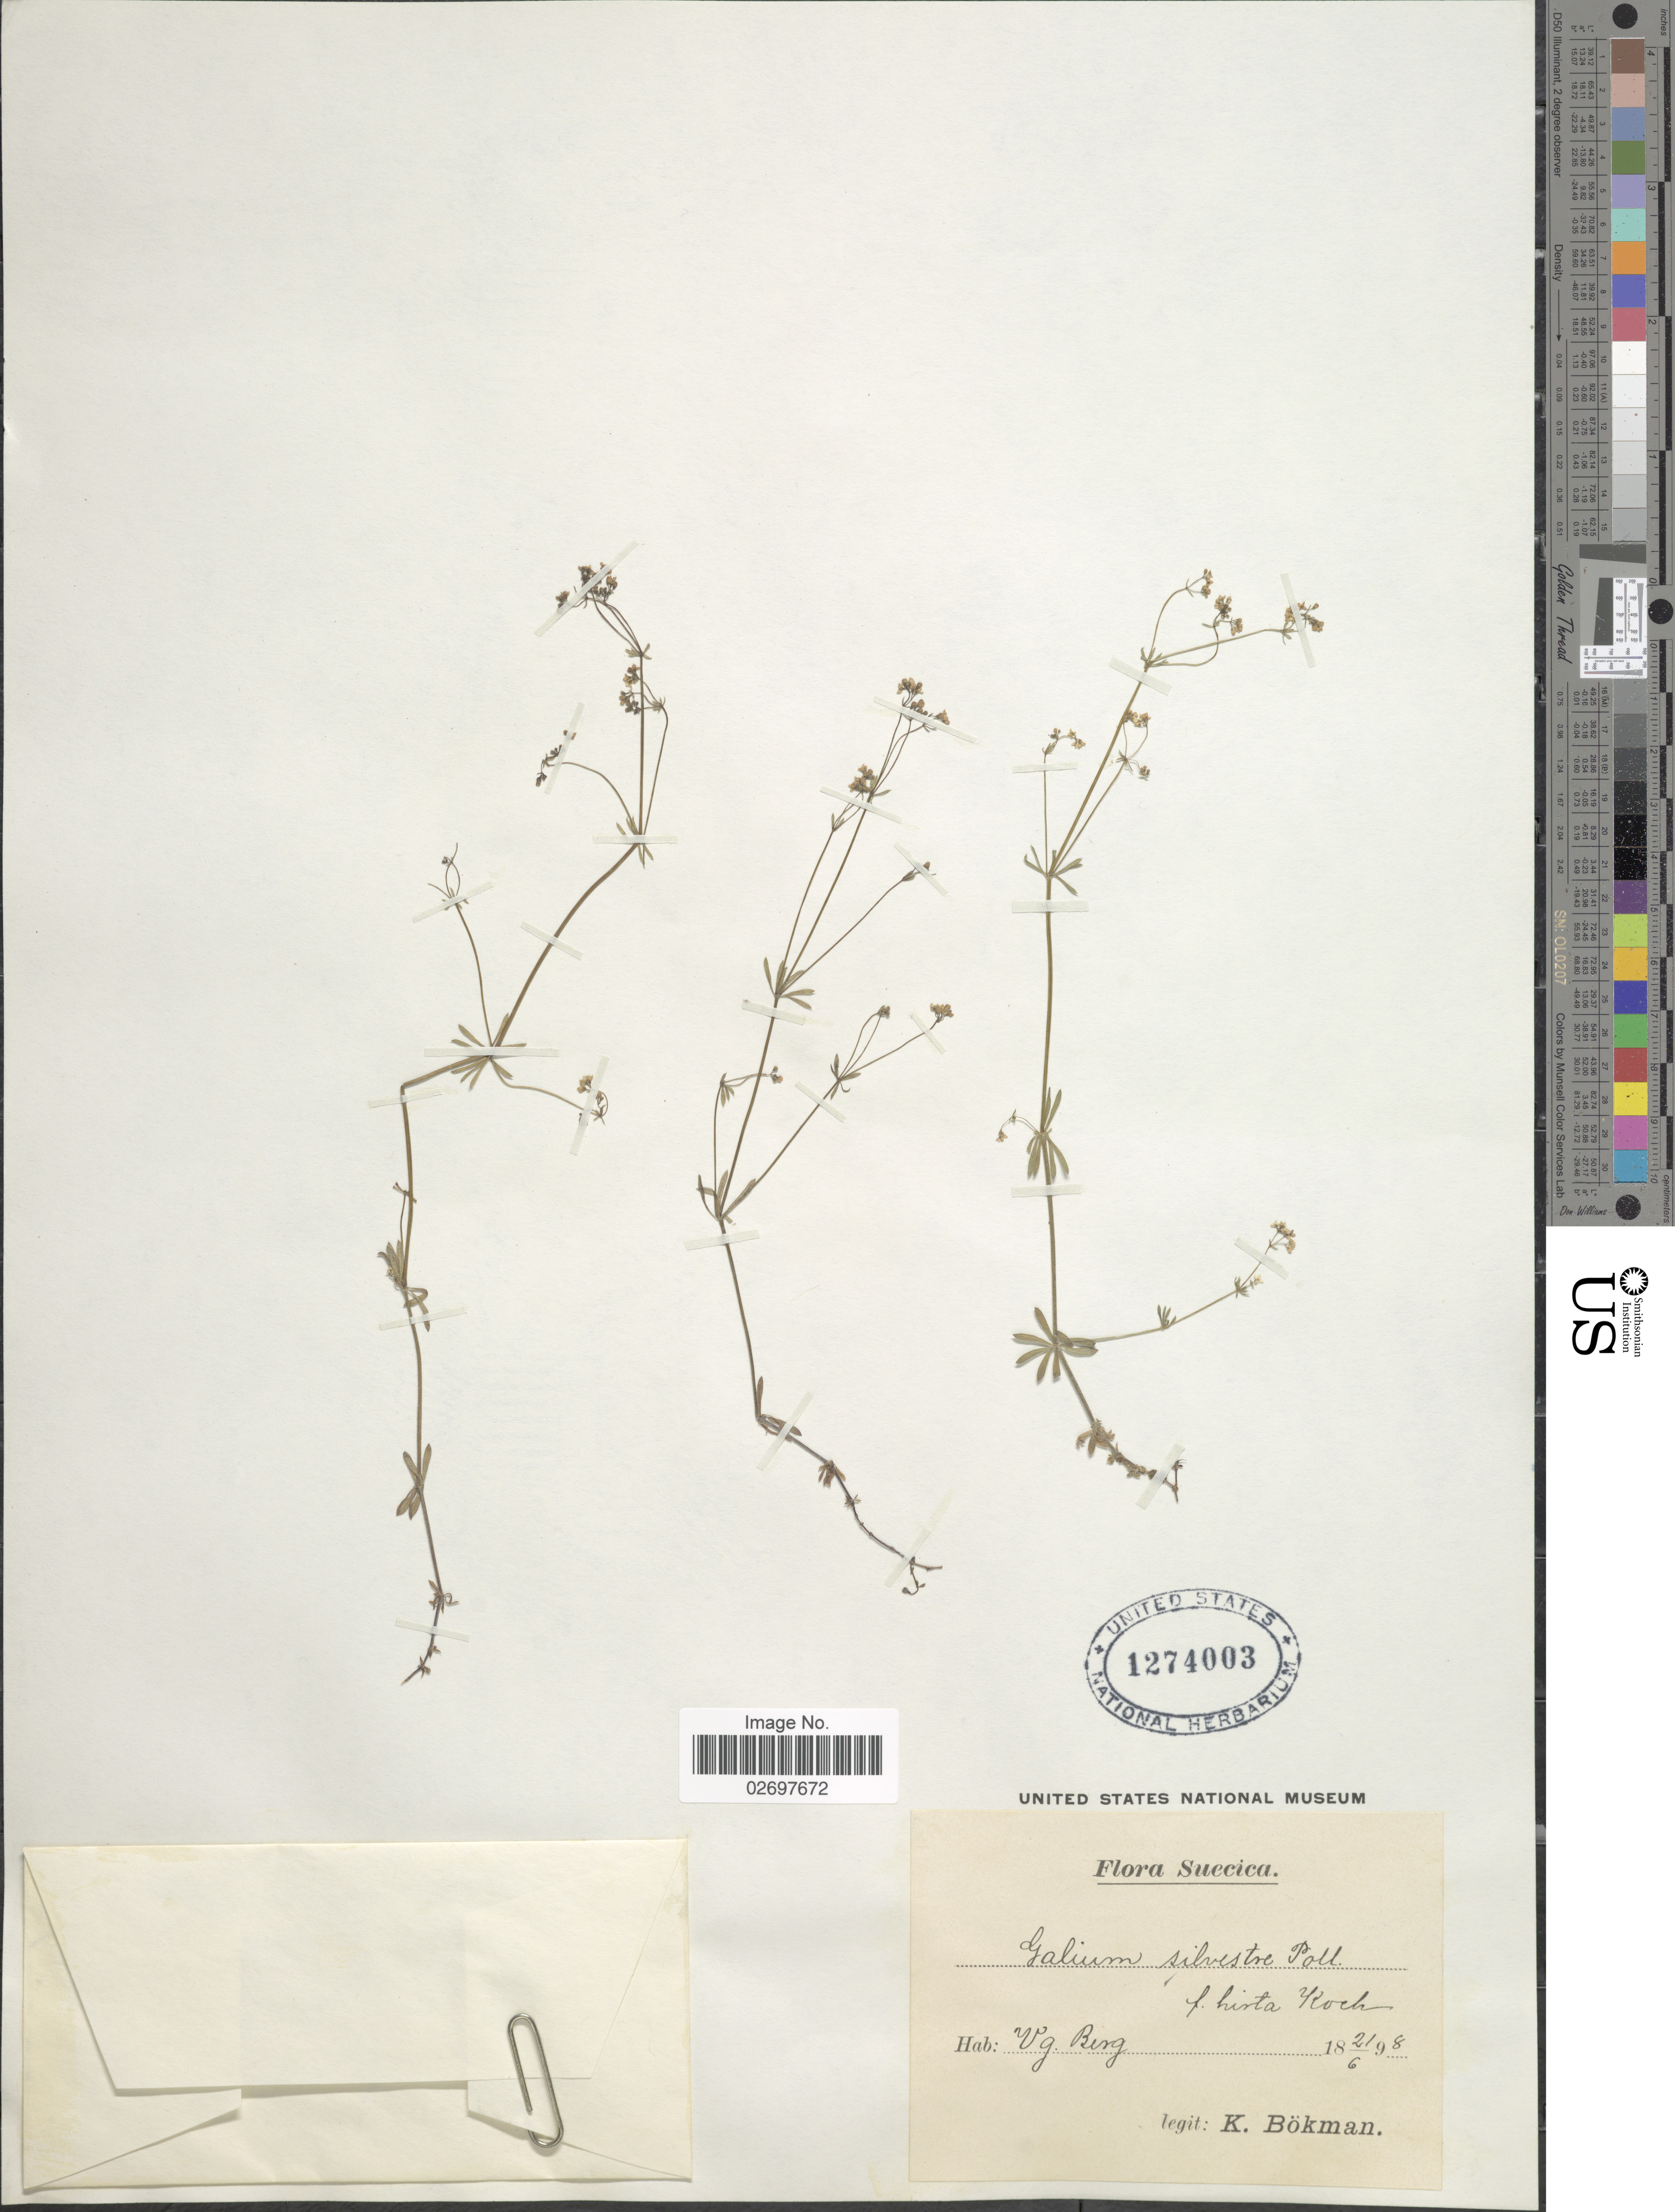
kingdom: Plantae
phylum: Tracheophyta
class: Magnoliopsida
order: Gentianales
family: Rubiaceae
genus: Galium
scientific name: Galium sylvestre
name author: Scop.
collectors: K. Bökman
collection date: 1898-06-21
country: Sweden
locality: Vg. Berg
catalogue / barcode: US 1274003